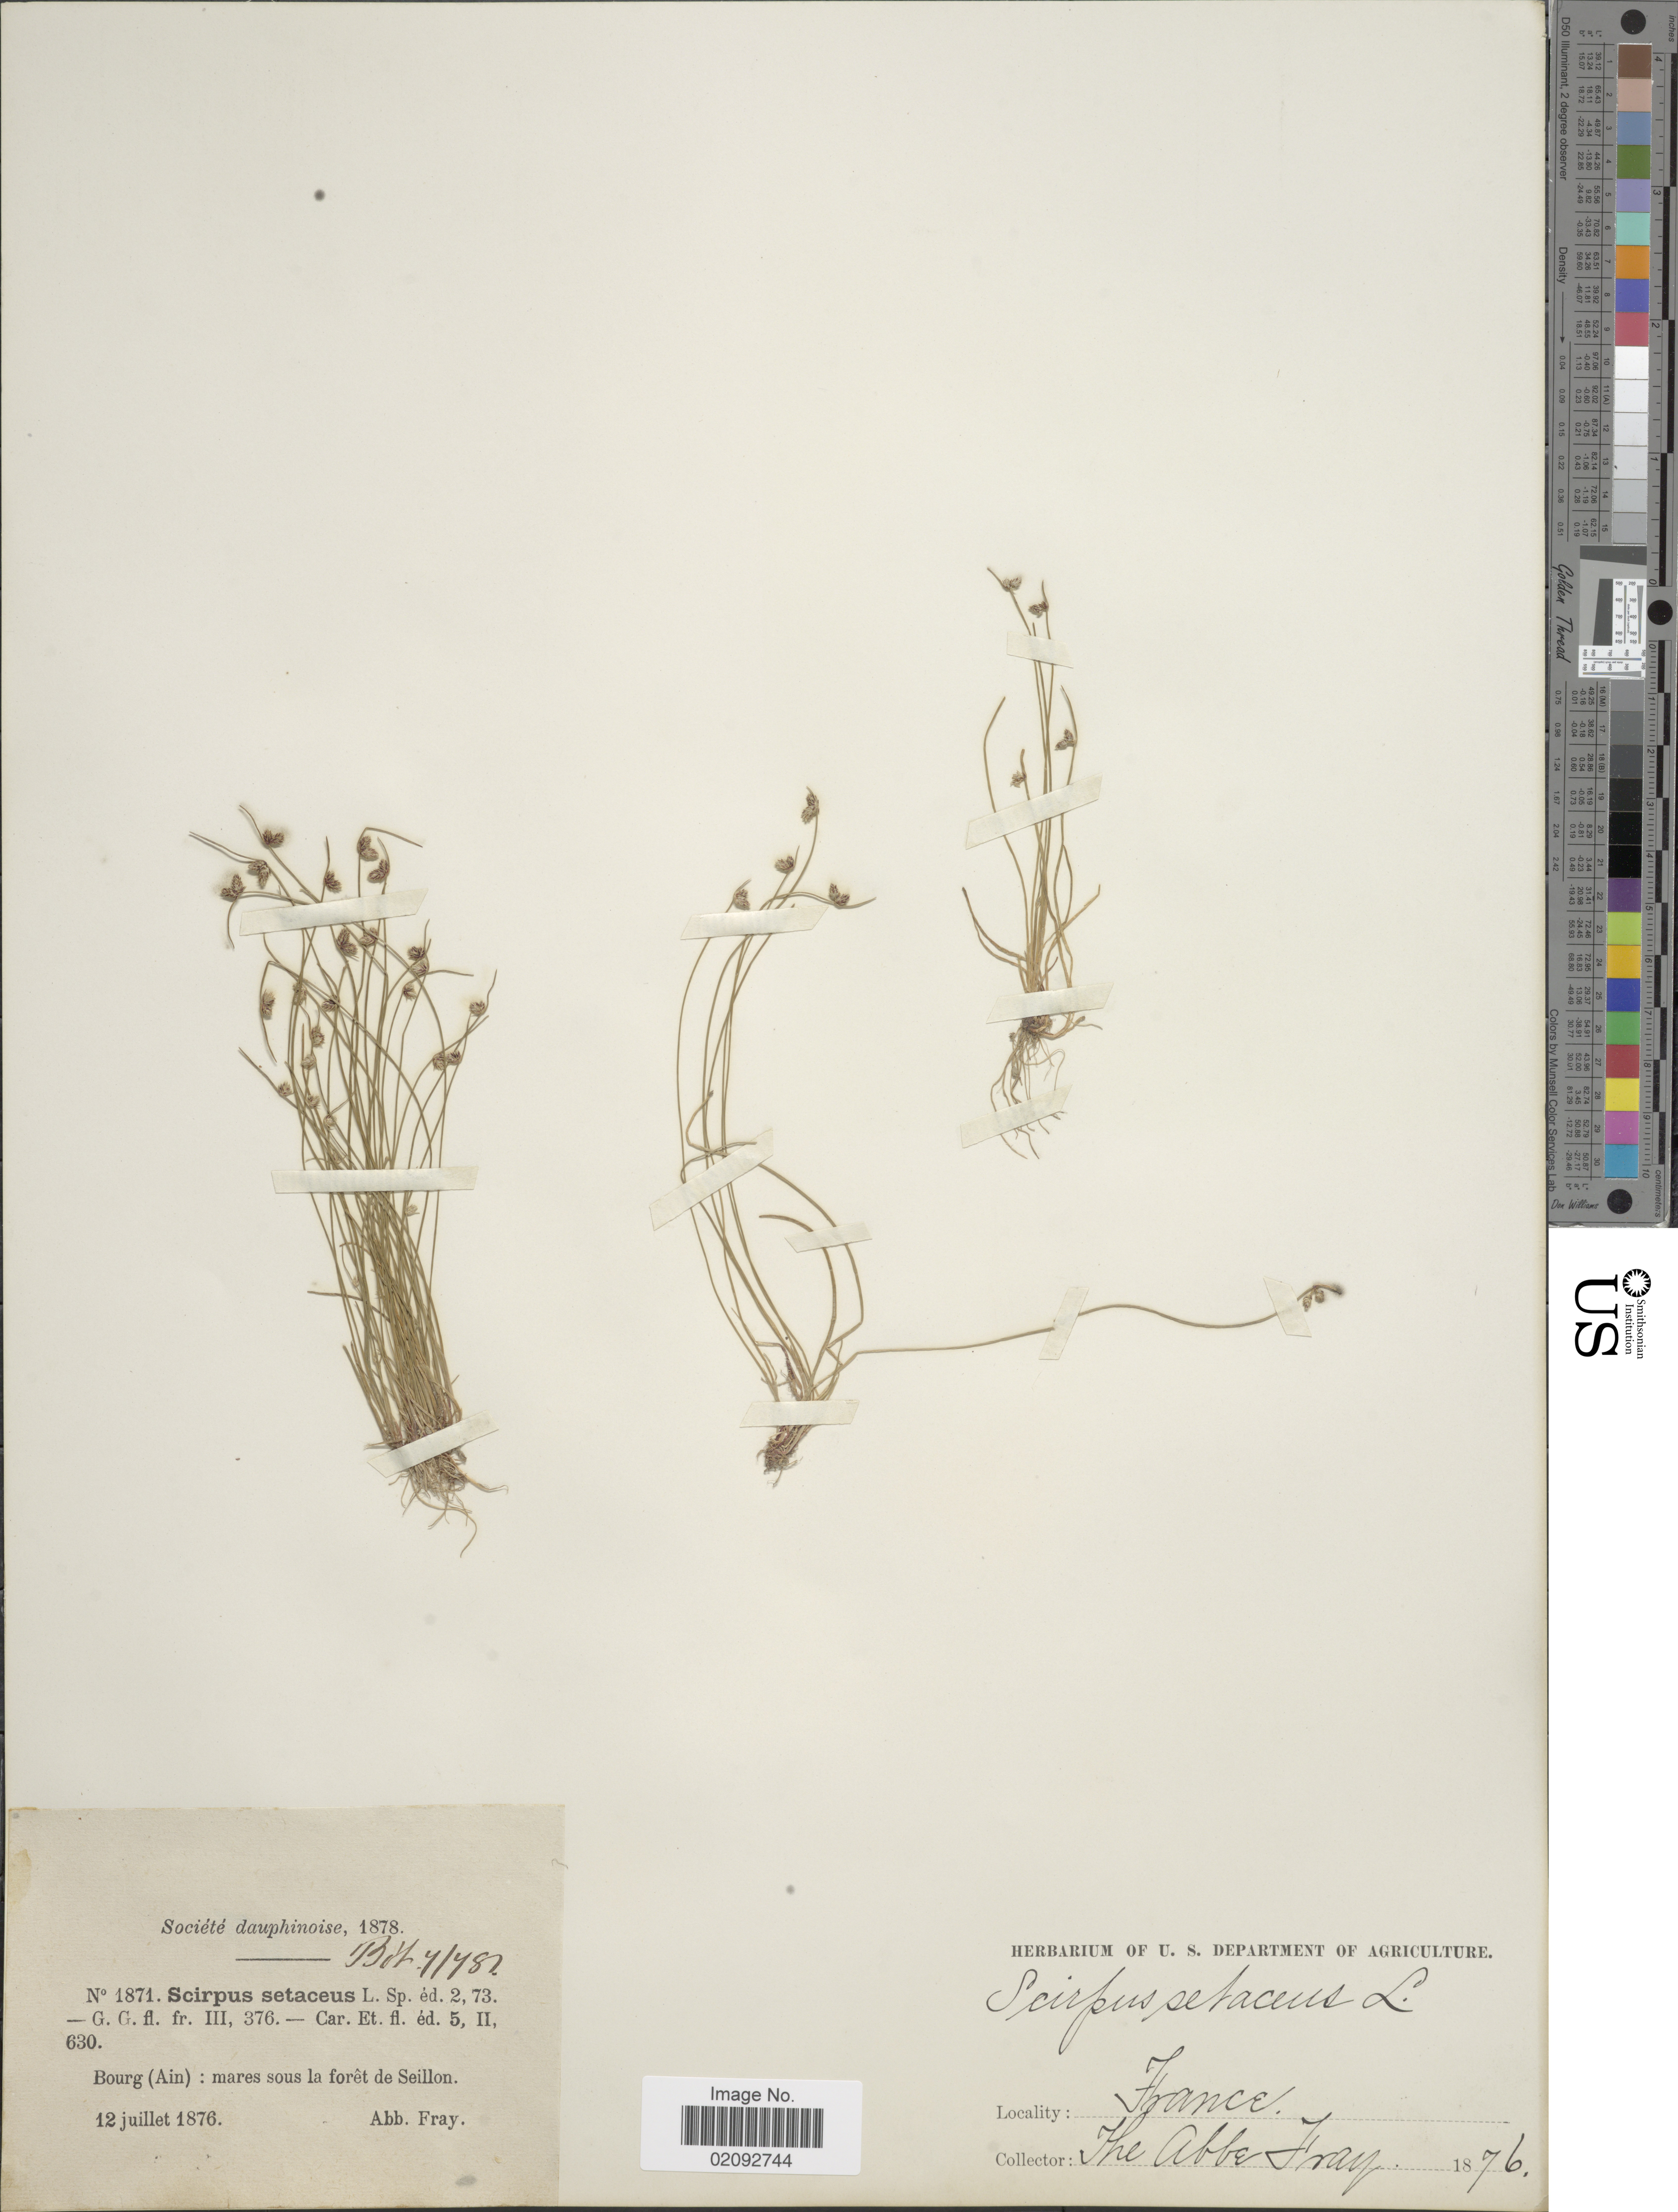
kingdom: Plantae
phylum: Tracheophyta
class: Liliopsida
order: Poales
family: Cyperaceae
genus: Isolepis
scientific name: Isolepis setacea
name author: (L.) R. Br.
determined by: Strong, Mark T., (BOT), Smithsonian Institution - National Museum of Natural History (UNITED STATES)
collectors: A. Fray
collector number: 630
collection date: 1876-07-12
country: France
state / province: Auvergne-Rhône-Alpes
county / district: Ain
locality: Bourg (Ain): mares sous la foret de Seillon